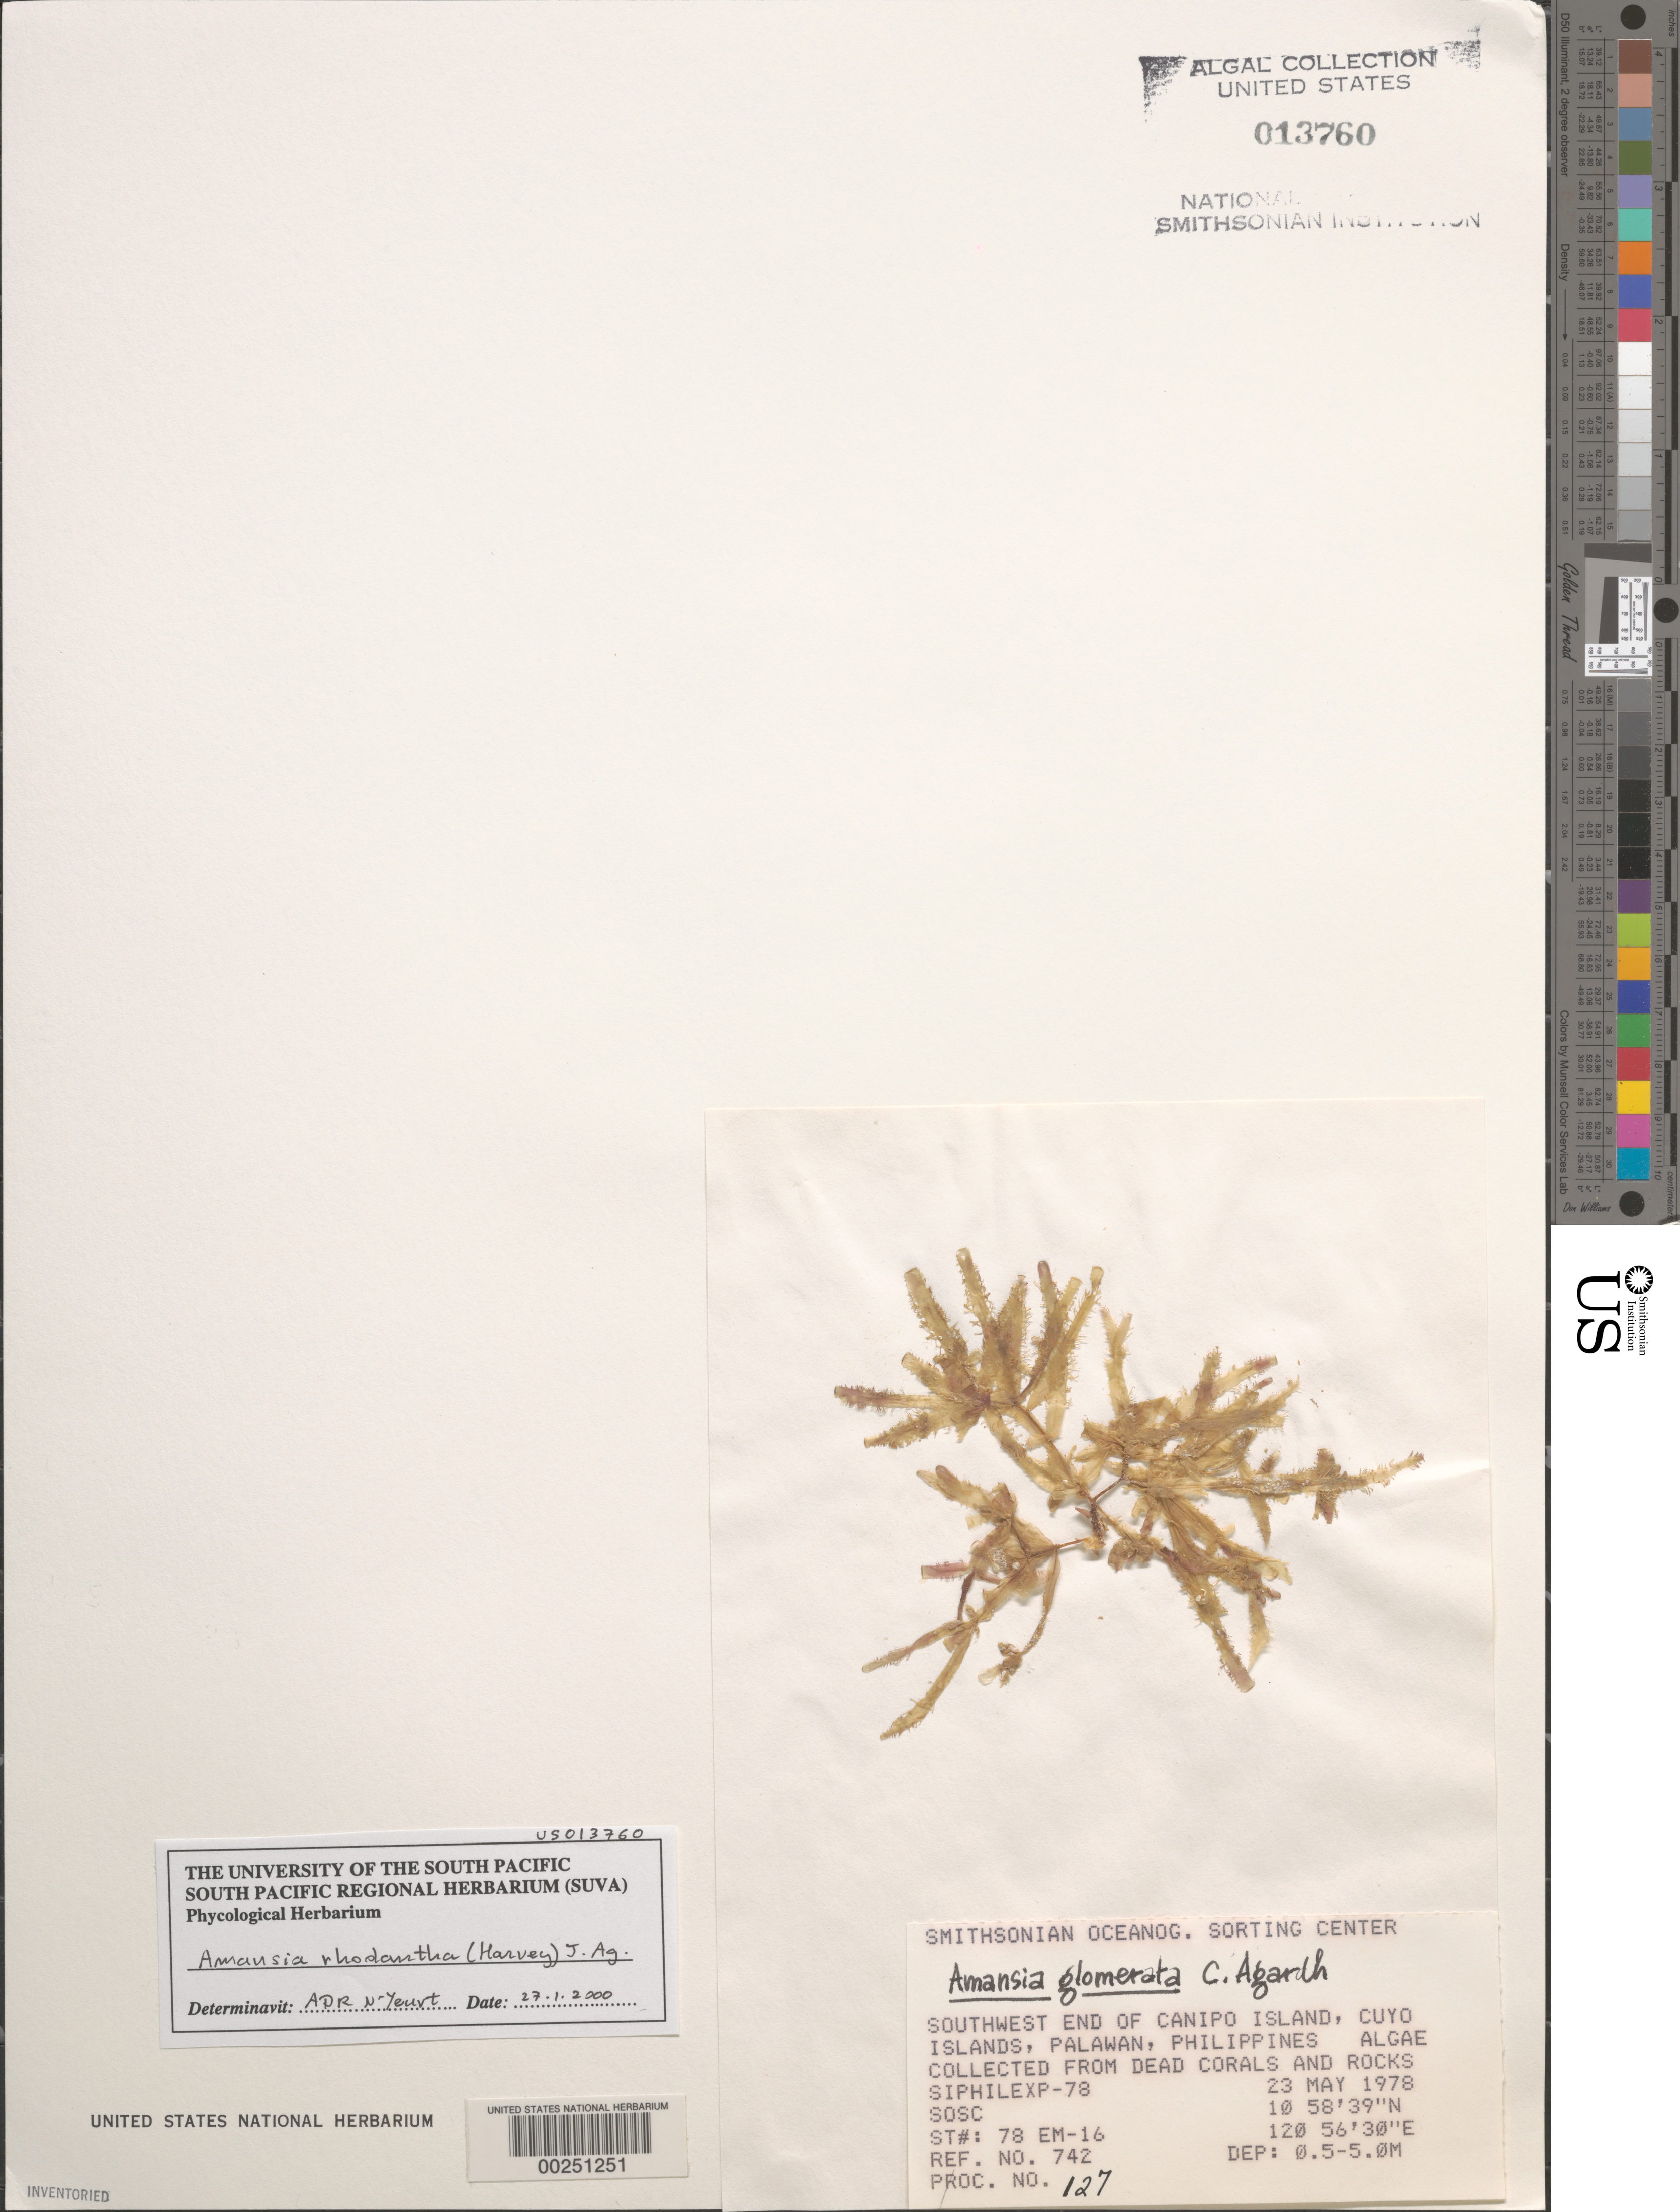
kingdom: Plantae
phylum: Rhodophyta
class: Florideophyceae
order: Ceramiales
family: Rhodomelaceae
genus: Amansia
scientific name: Amansia rhodantha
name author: (Harv.) J. Agardh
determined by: N'Yeurt, A. D. R.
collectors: SOSC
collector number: Station 78 EM-16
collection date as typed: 23 May 1978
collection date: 1978-05-23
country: Philippines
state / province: Mimaropa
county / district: Palawan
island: Canipo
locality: Southwest end of island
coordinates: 10 58' 39" N, 120 56' 30" E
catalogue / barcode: US 13760